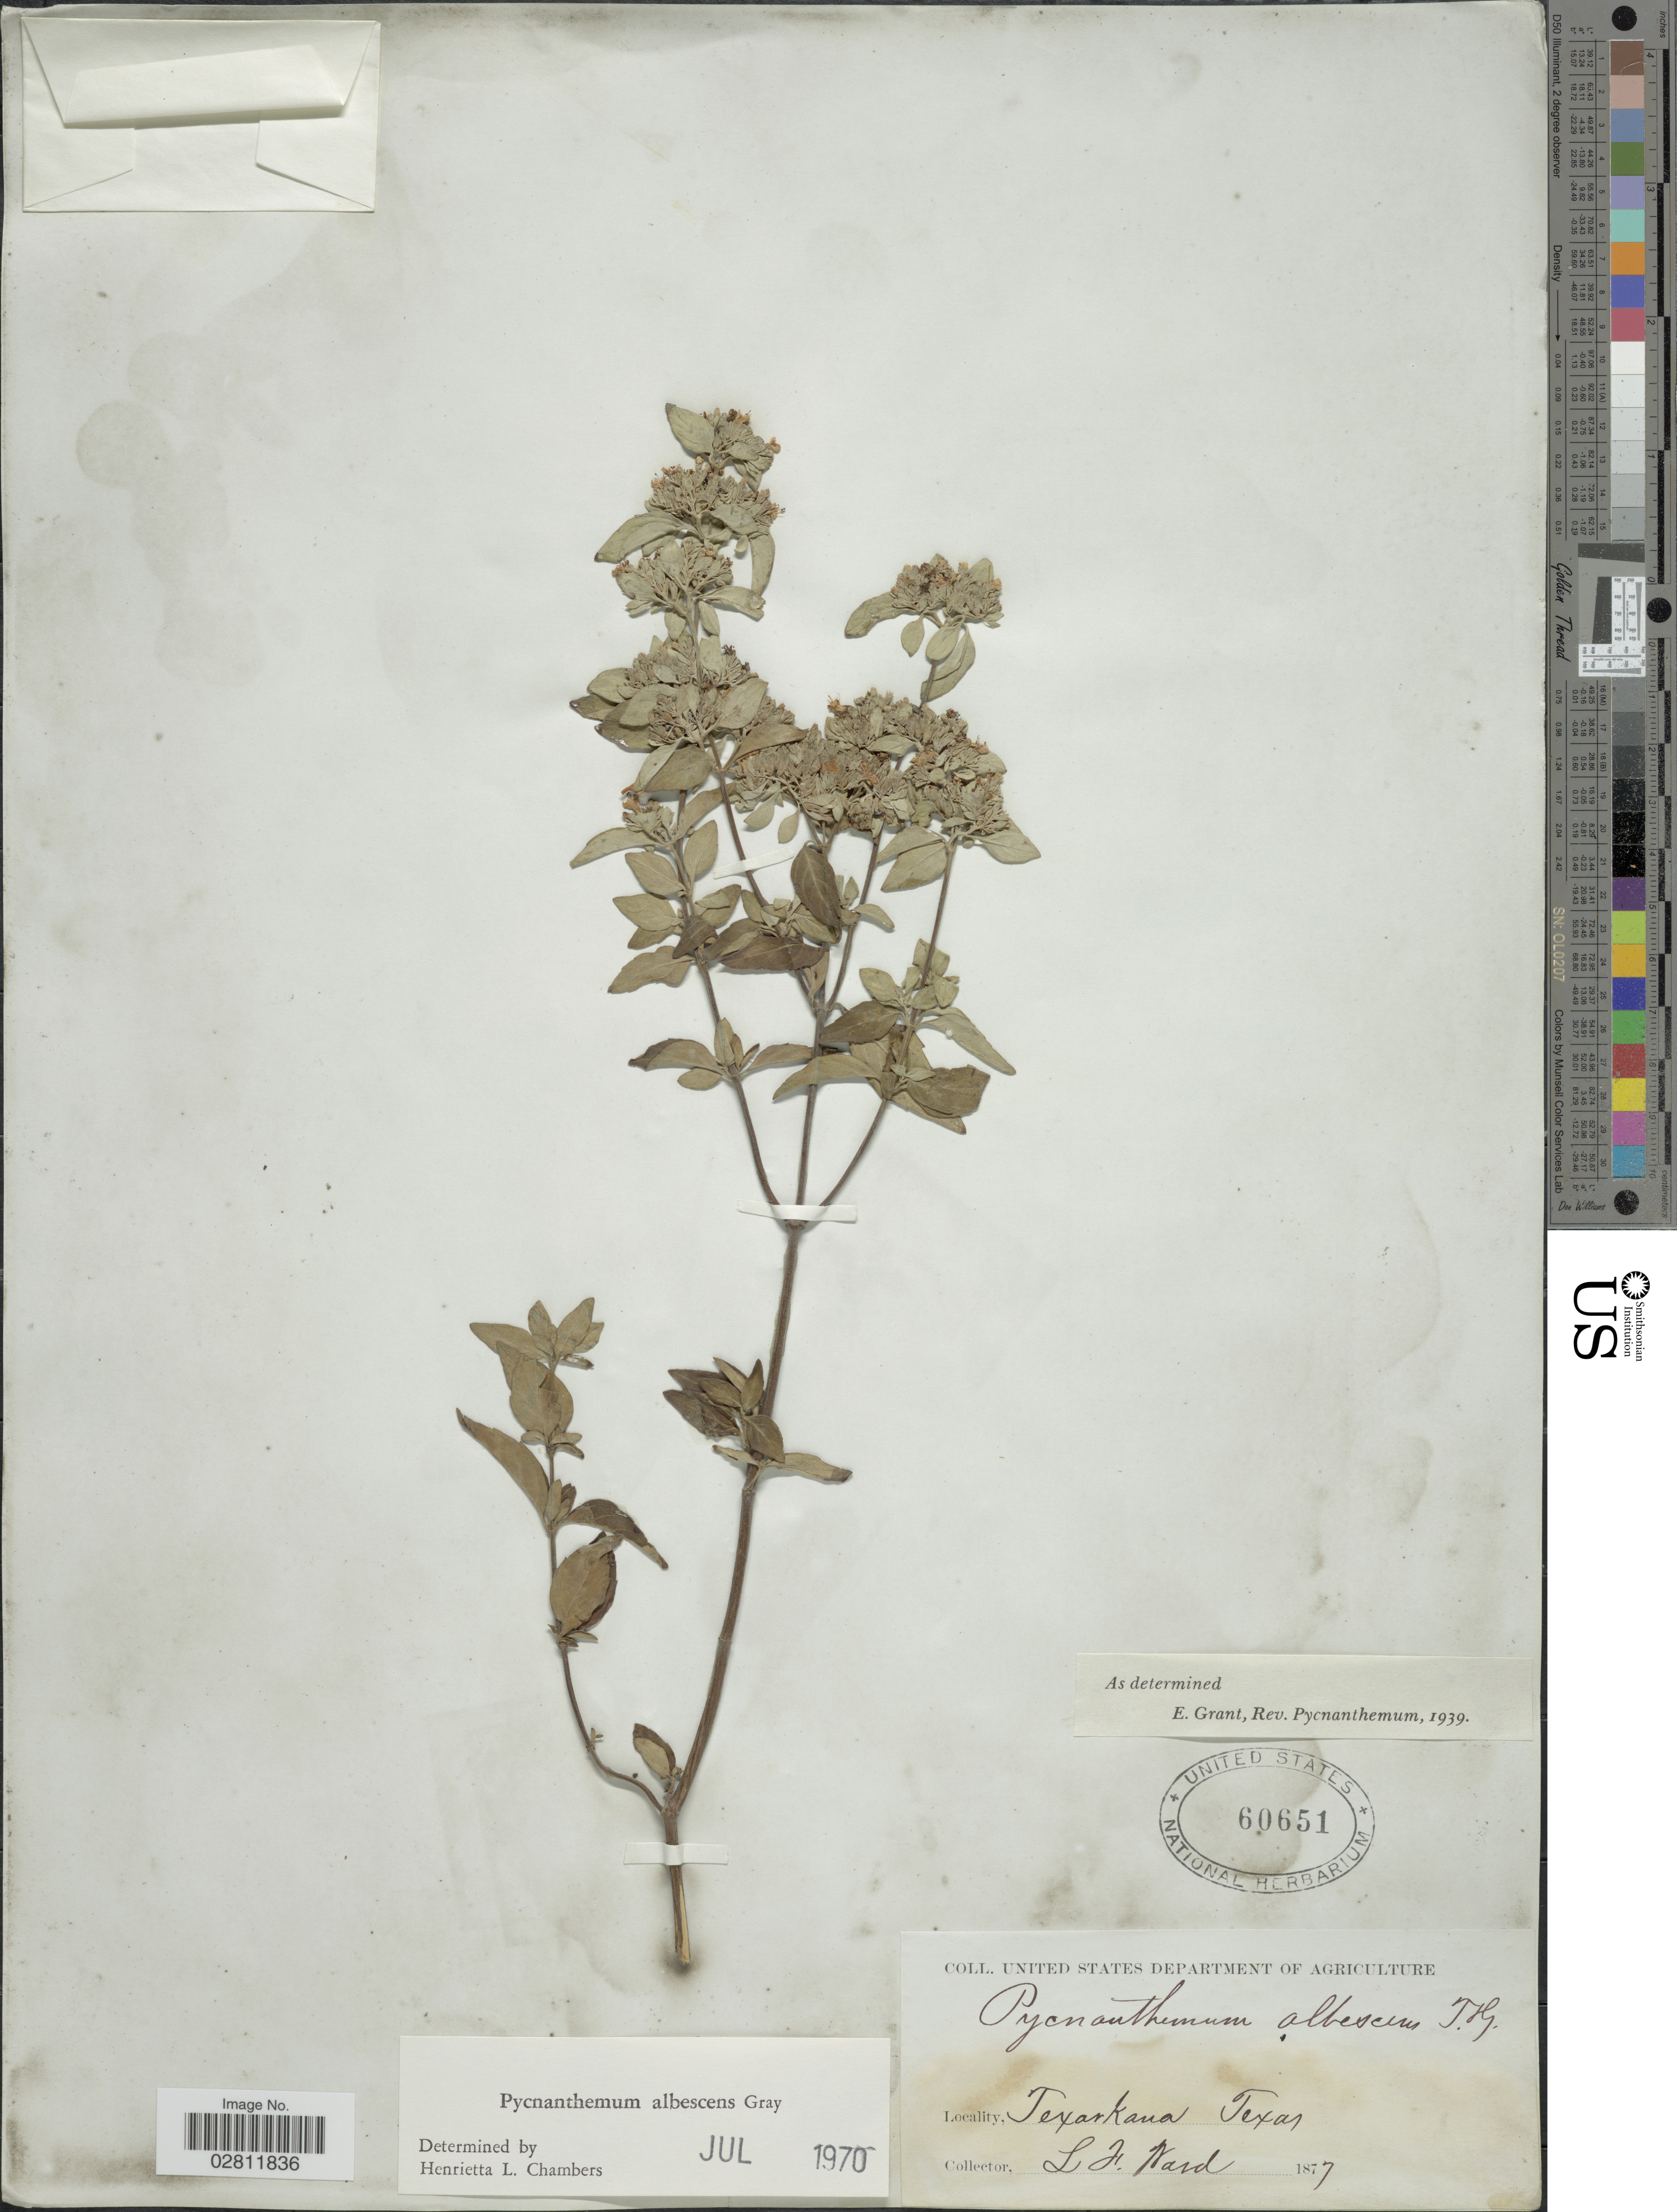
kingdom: Plantae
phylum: Tracheophyta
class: Magnoliopsida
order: Lamiales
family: Lamiaceae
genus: Pycnanthemum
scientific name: Pycnanthemum albescens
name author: Torr. & A. Gray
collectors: L. Ward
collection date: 1877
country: United States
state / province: Texas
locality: Texarkana.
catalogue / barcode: US 60651